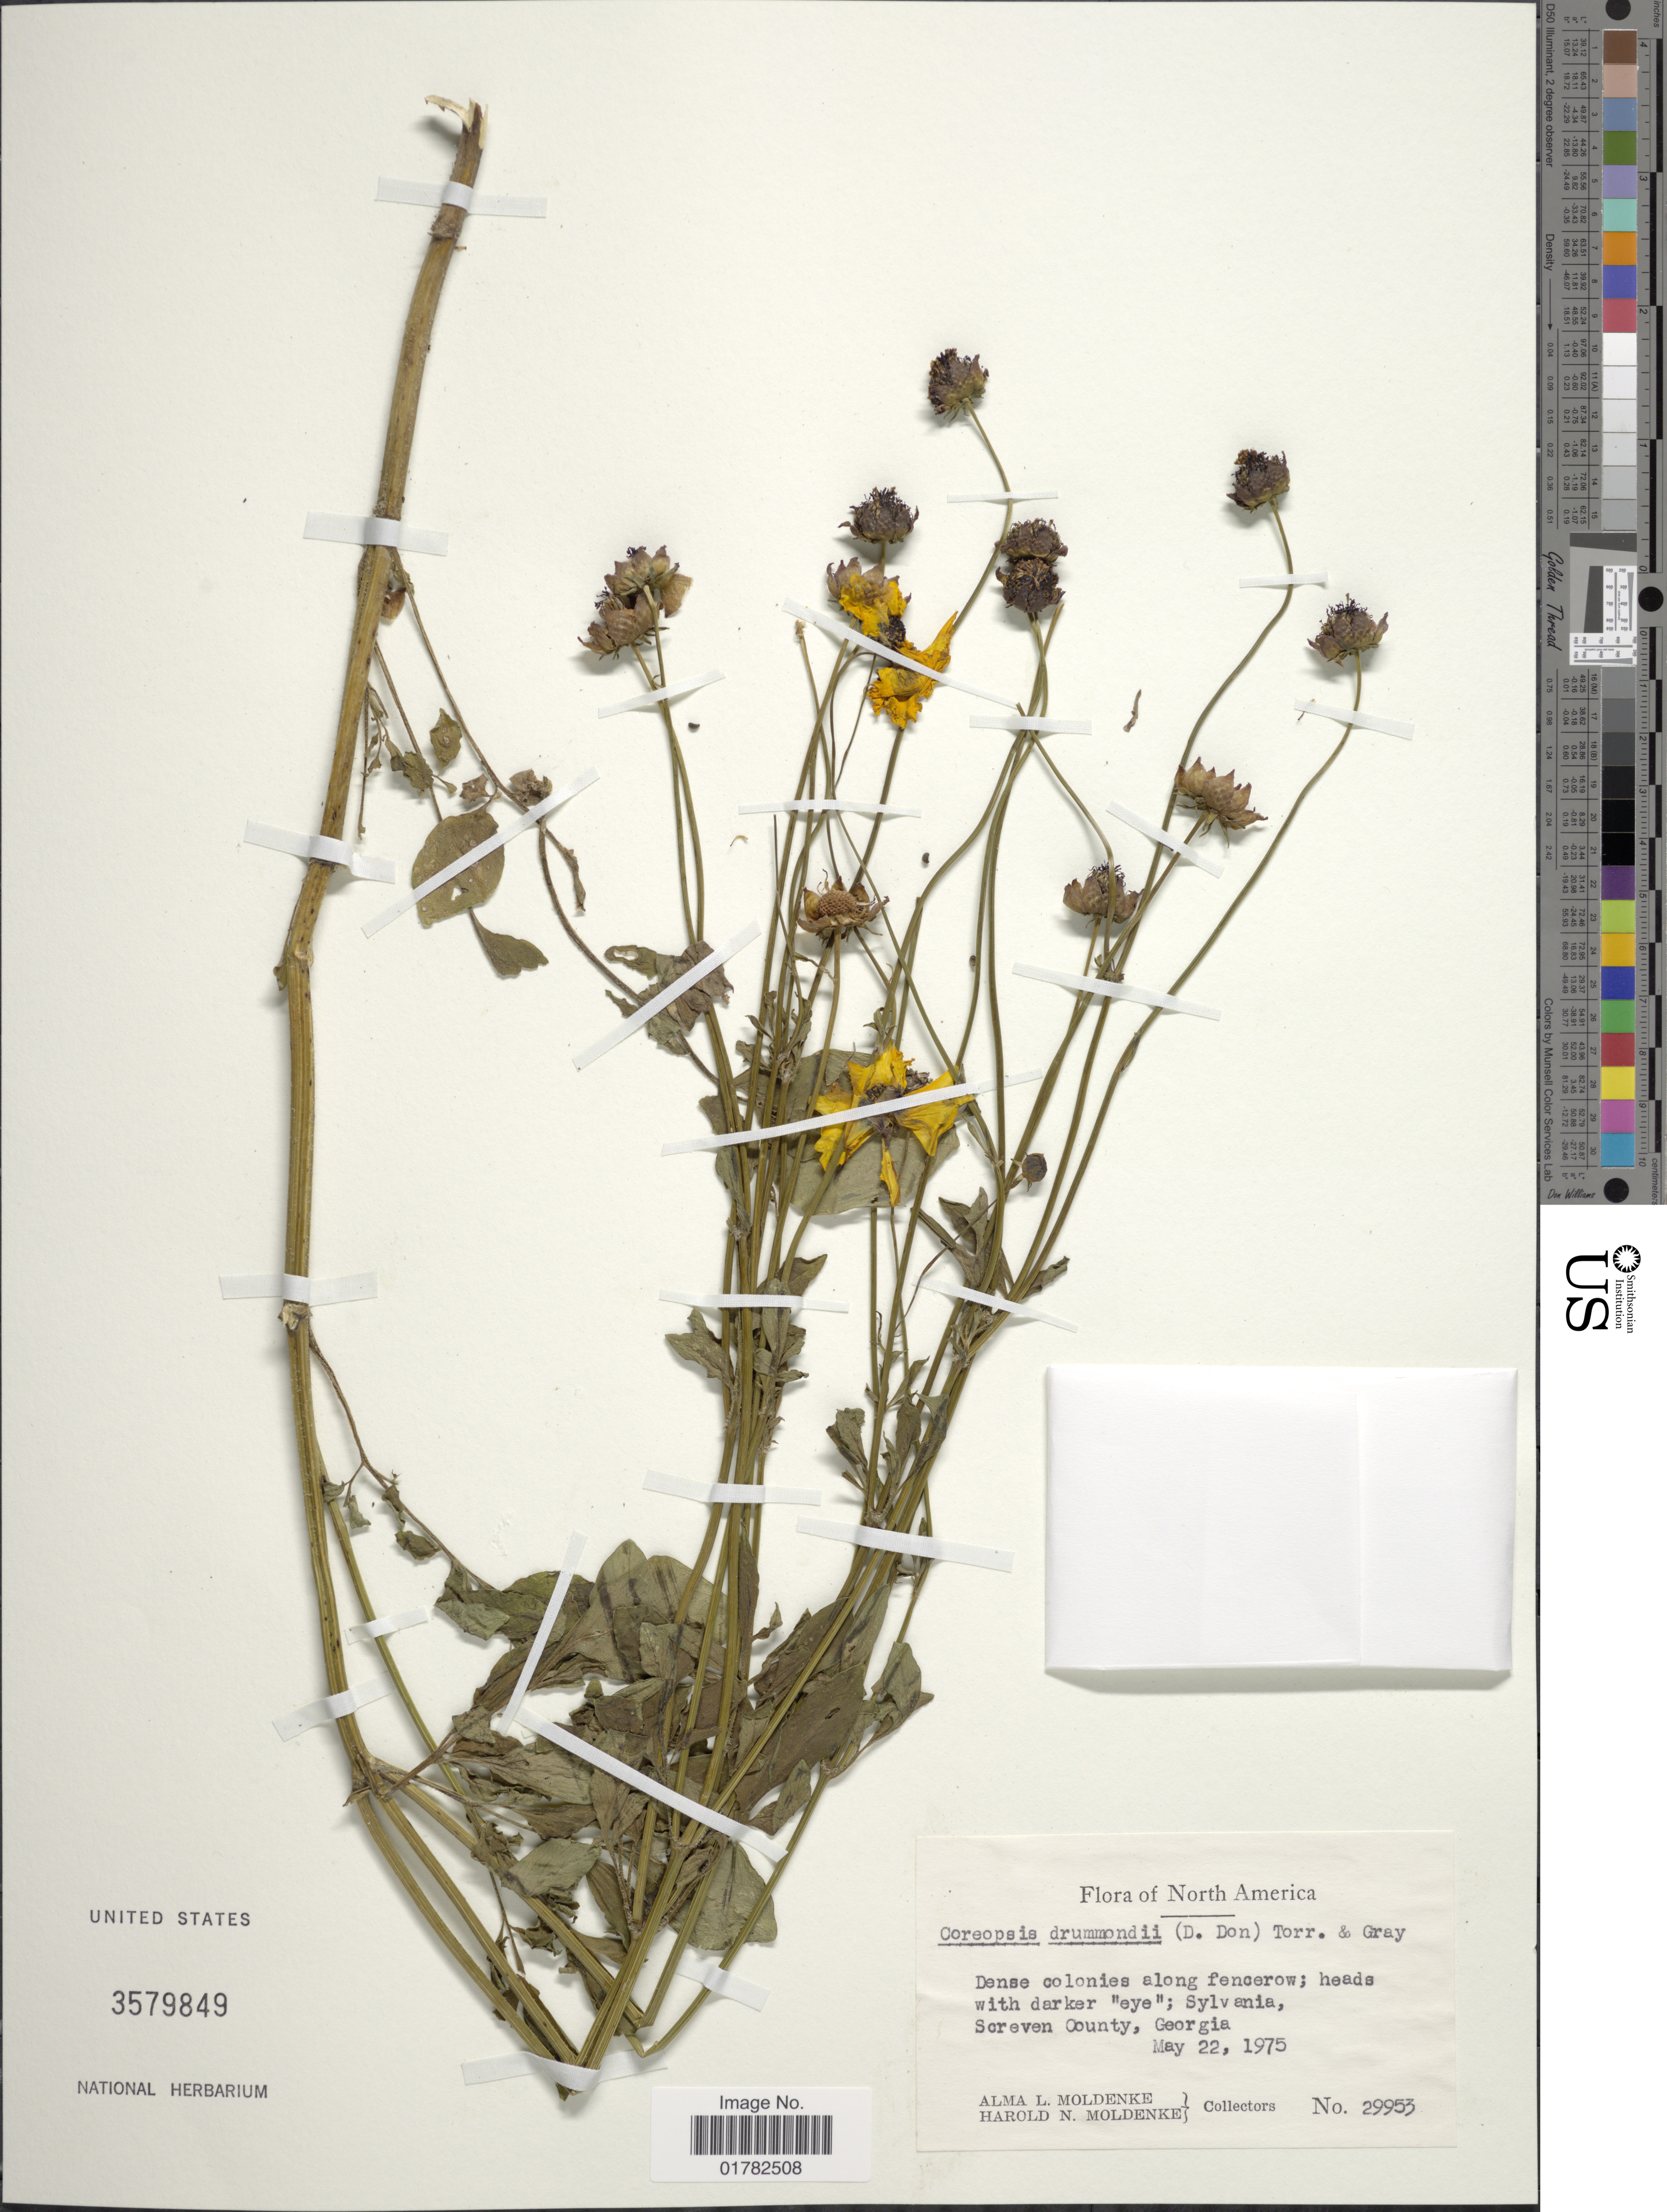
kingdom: Plantae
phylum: Tracheophyta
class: Magnoliopsida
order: Asterales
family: Asteraceae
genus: Coreopsis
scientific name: Coreopsis drummondii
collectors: A. L. Moldenke & H. N. Moldenke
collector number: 29953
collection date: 1975-05-22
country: United States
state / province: Georgia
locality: North America, Sylvania, Screven County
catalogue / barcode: US 3579849